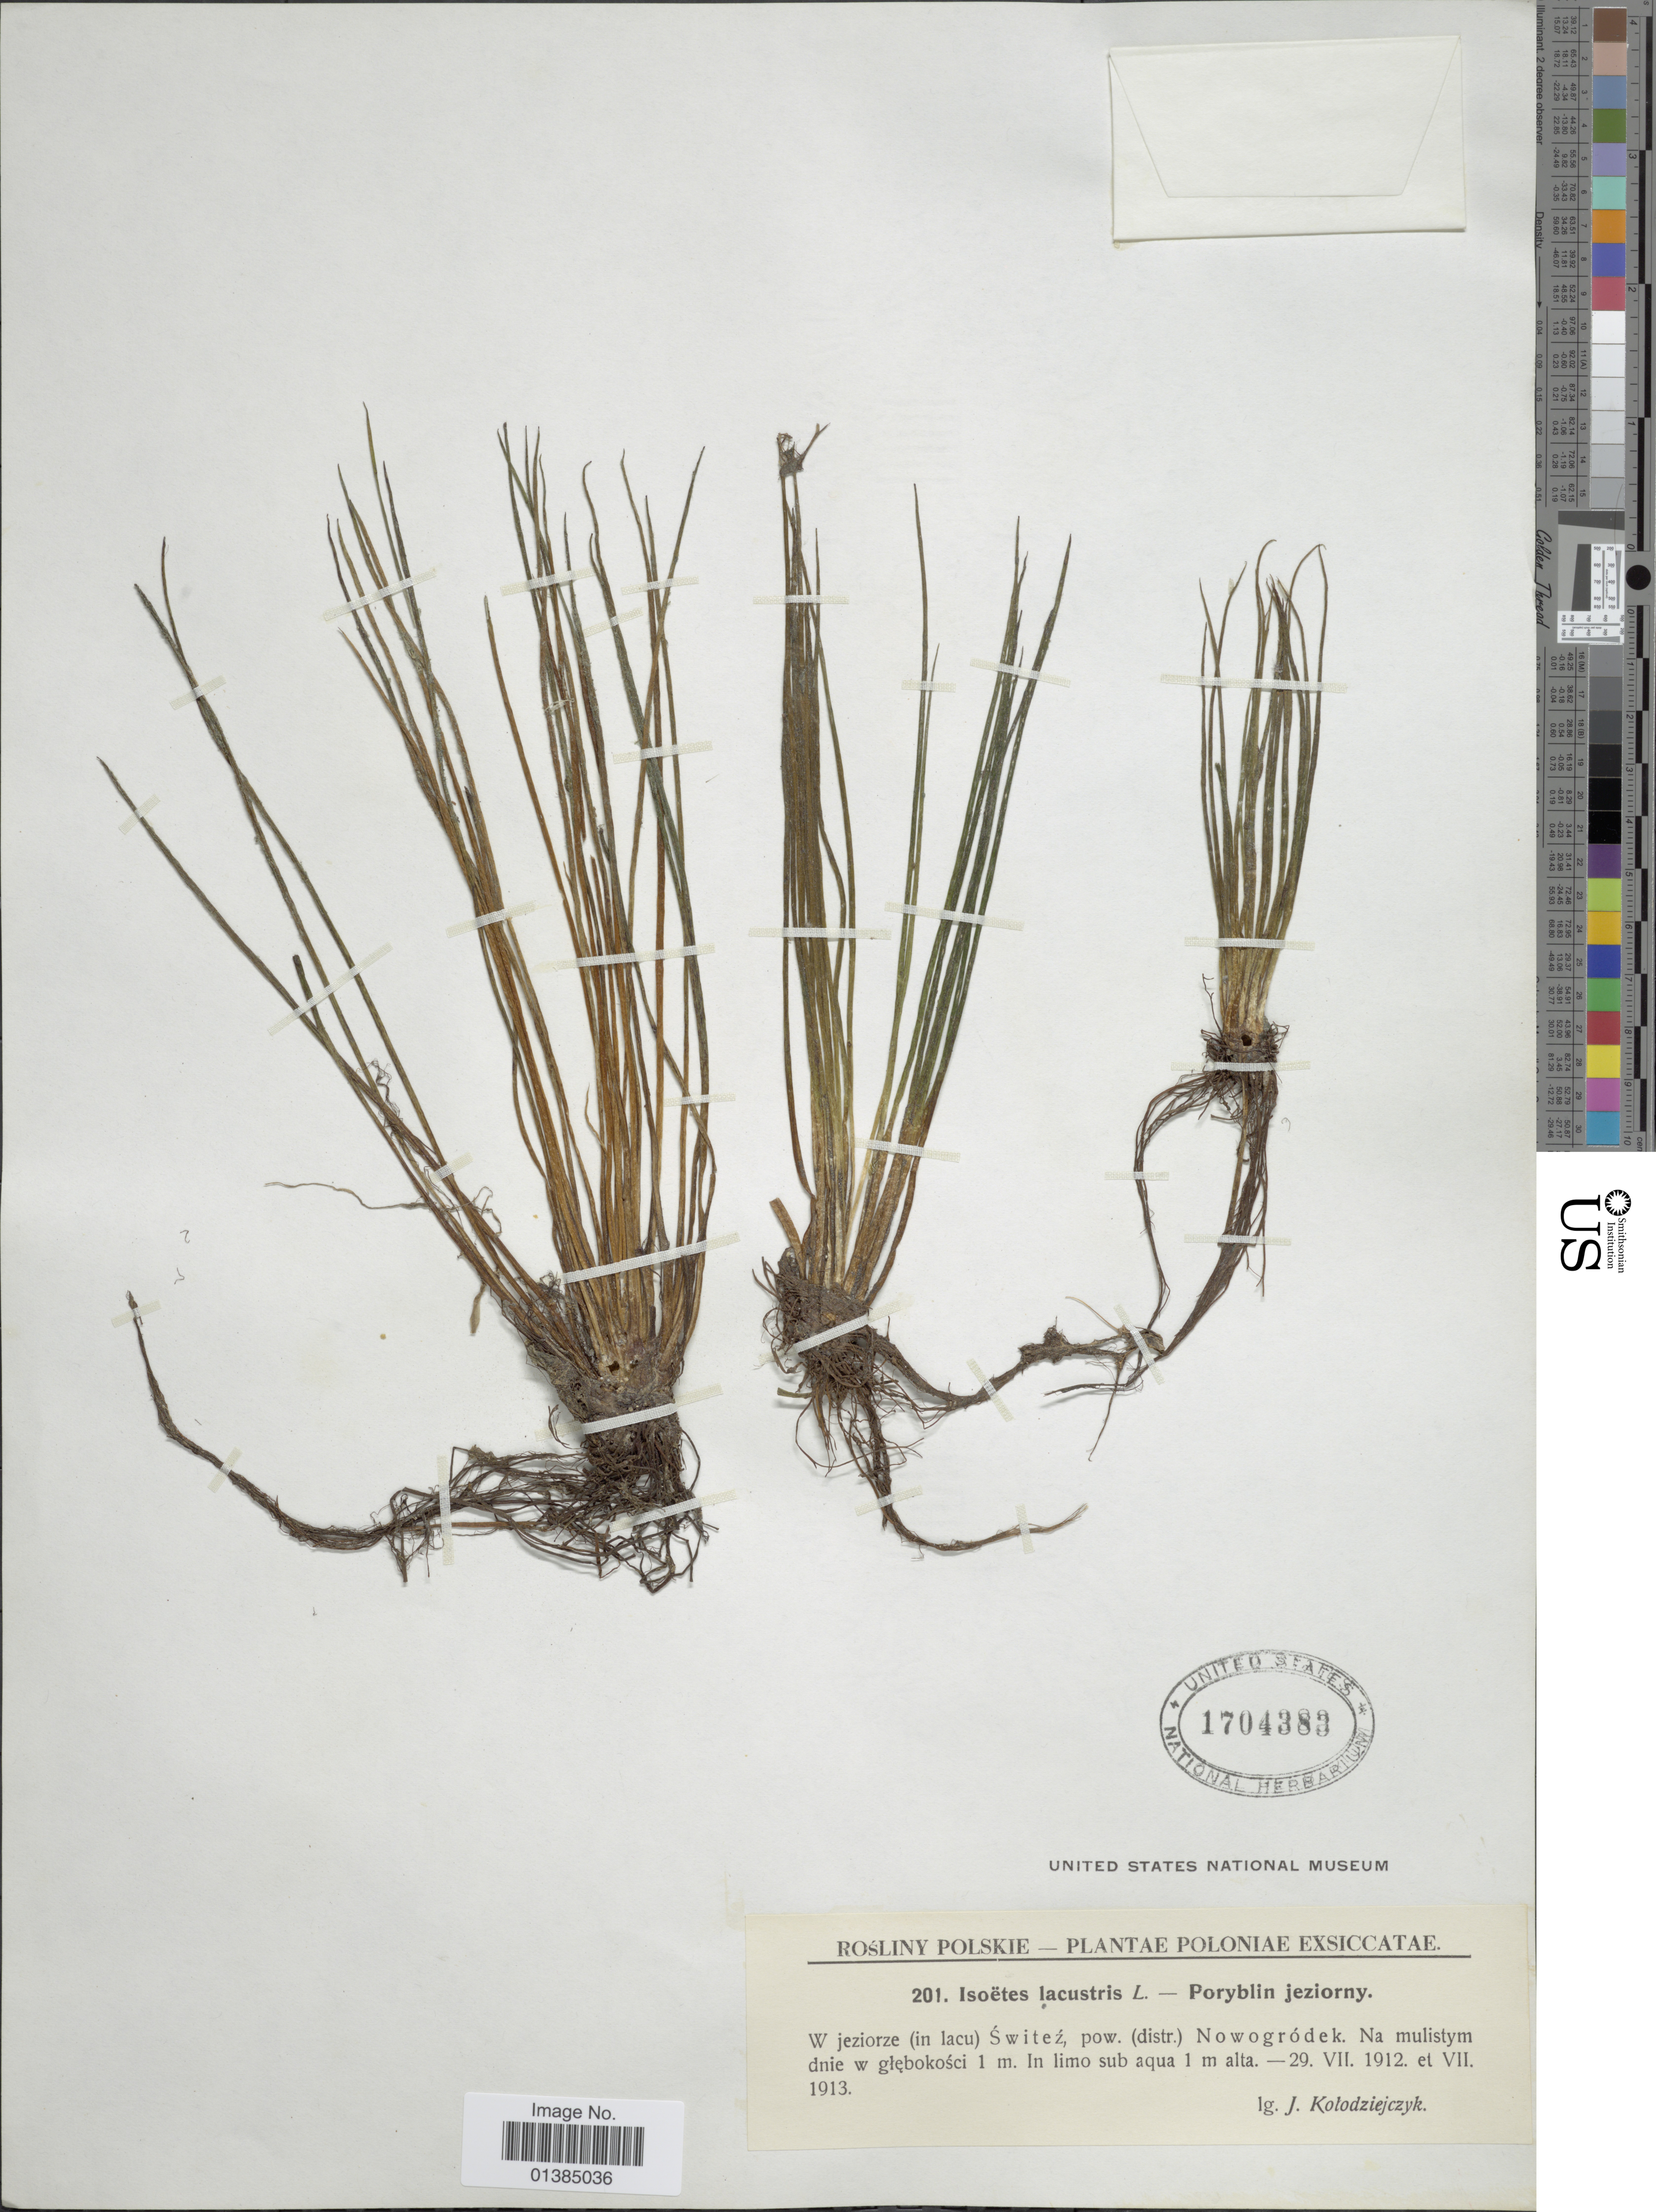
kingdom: Plantae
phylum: Tracheophyta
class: Lycopodiopsida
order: Isoetales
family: Isoetaceae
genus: Isoetes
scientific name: Isoetes lacustris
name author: L.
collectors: J. Kotodziejczyk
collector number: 201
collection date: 1912-07-29/1913-07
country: Poland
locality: W jeziorze (in lacu) Switez, pow. (distr.) Nowogródek.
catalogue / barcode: US 1704383